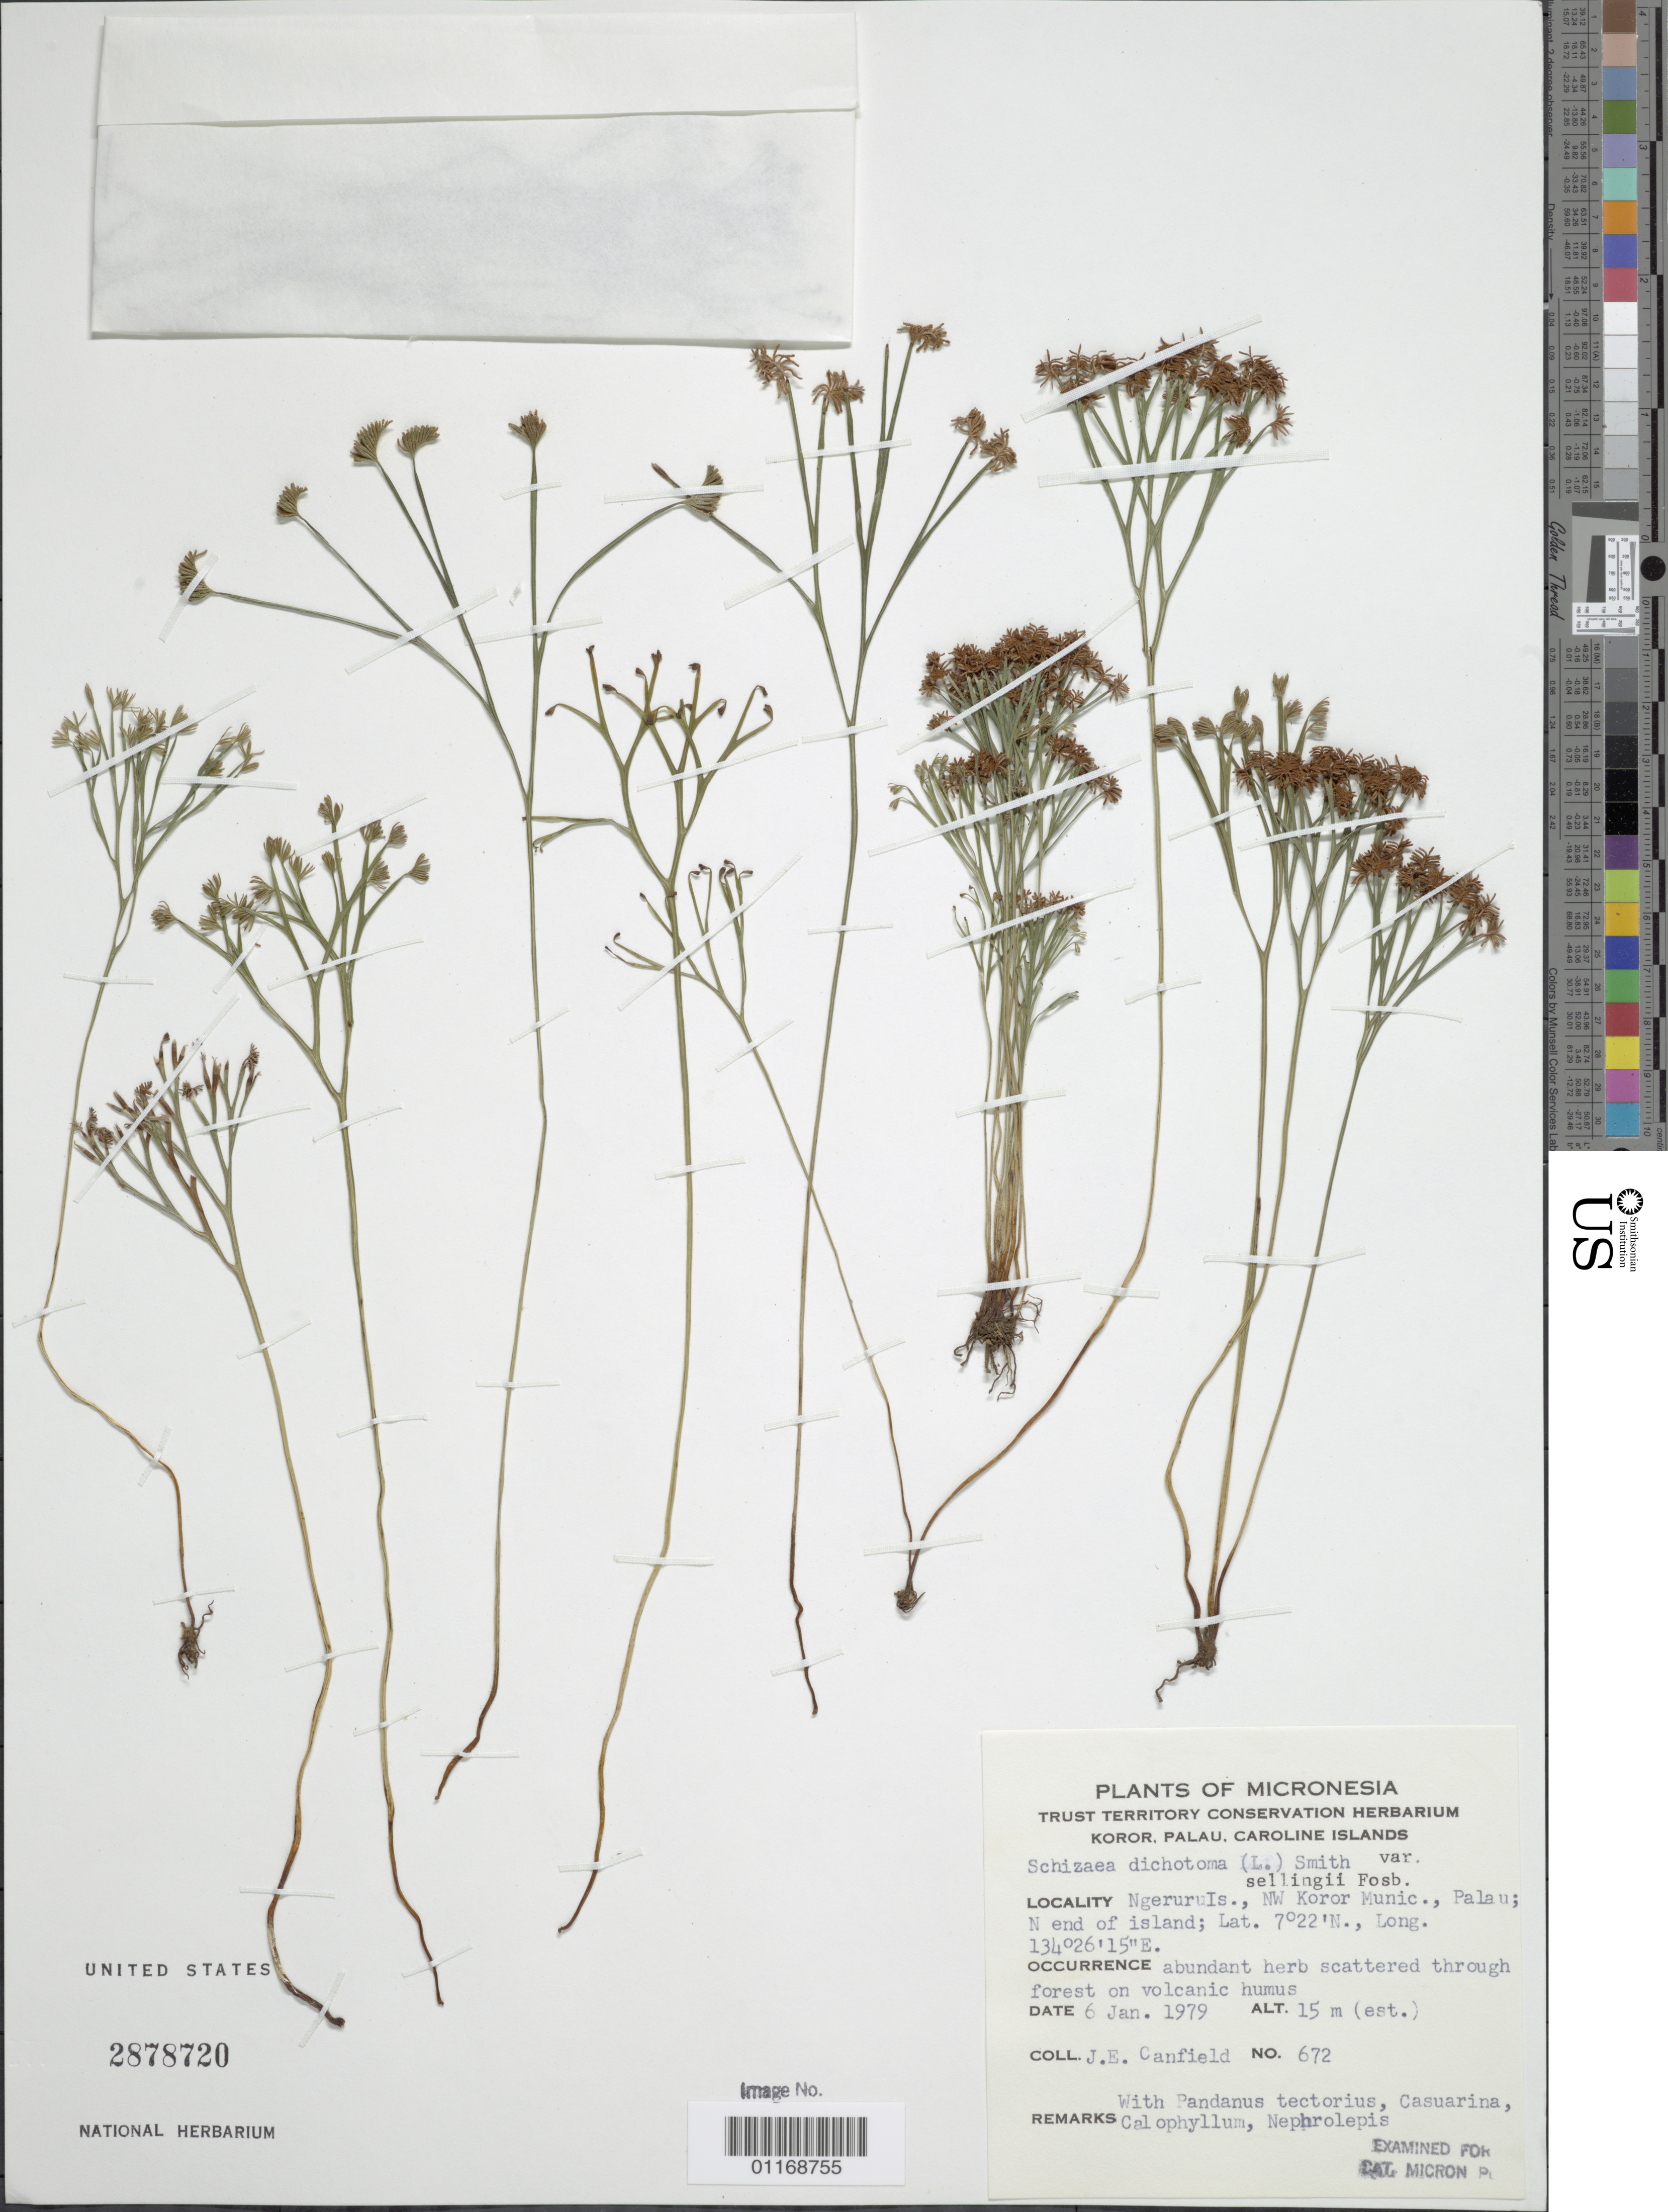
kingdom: Plantae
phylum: Tracheophyta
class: Polypodiopsida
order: Schizaeales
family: Schizaeaceae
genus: Schizaea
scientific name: Schizaea dichotoma var. sellingii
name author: Fosberg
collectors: J. E. Canfield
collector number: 672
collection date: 1979-01-06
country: Palau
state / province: Koror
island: Oreor [Koror] I.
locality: Ngerur Is., NW Koro Munic. N end of island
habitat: scattered through forest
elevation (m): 15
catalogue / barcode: US 2878720